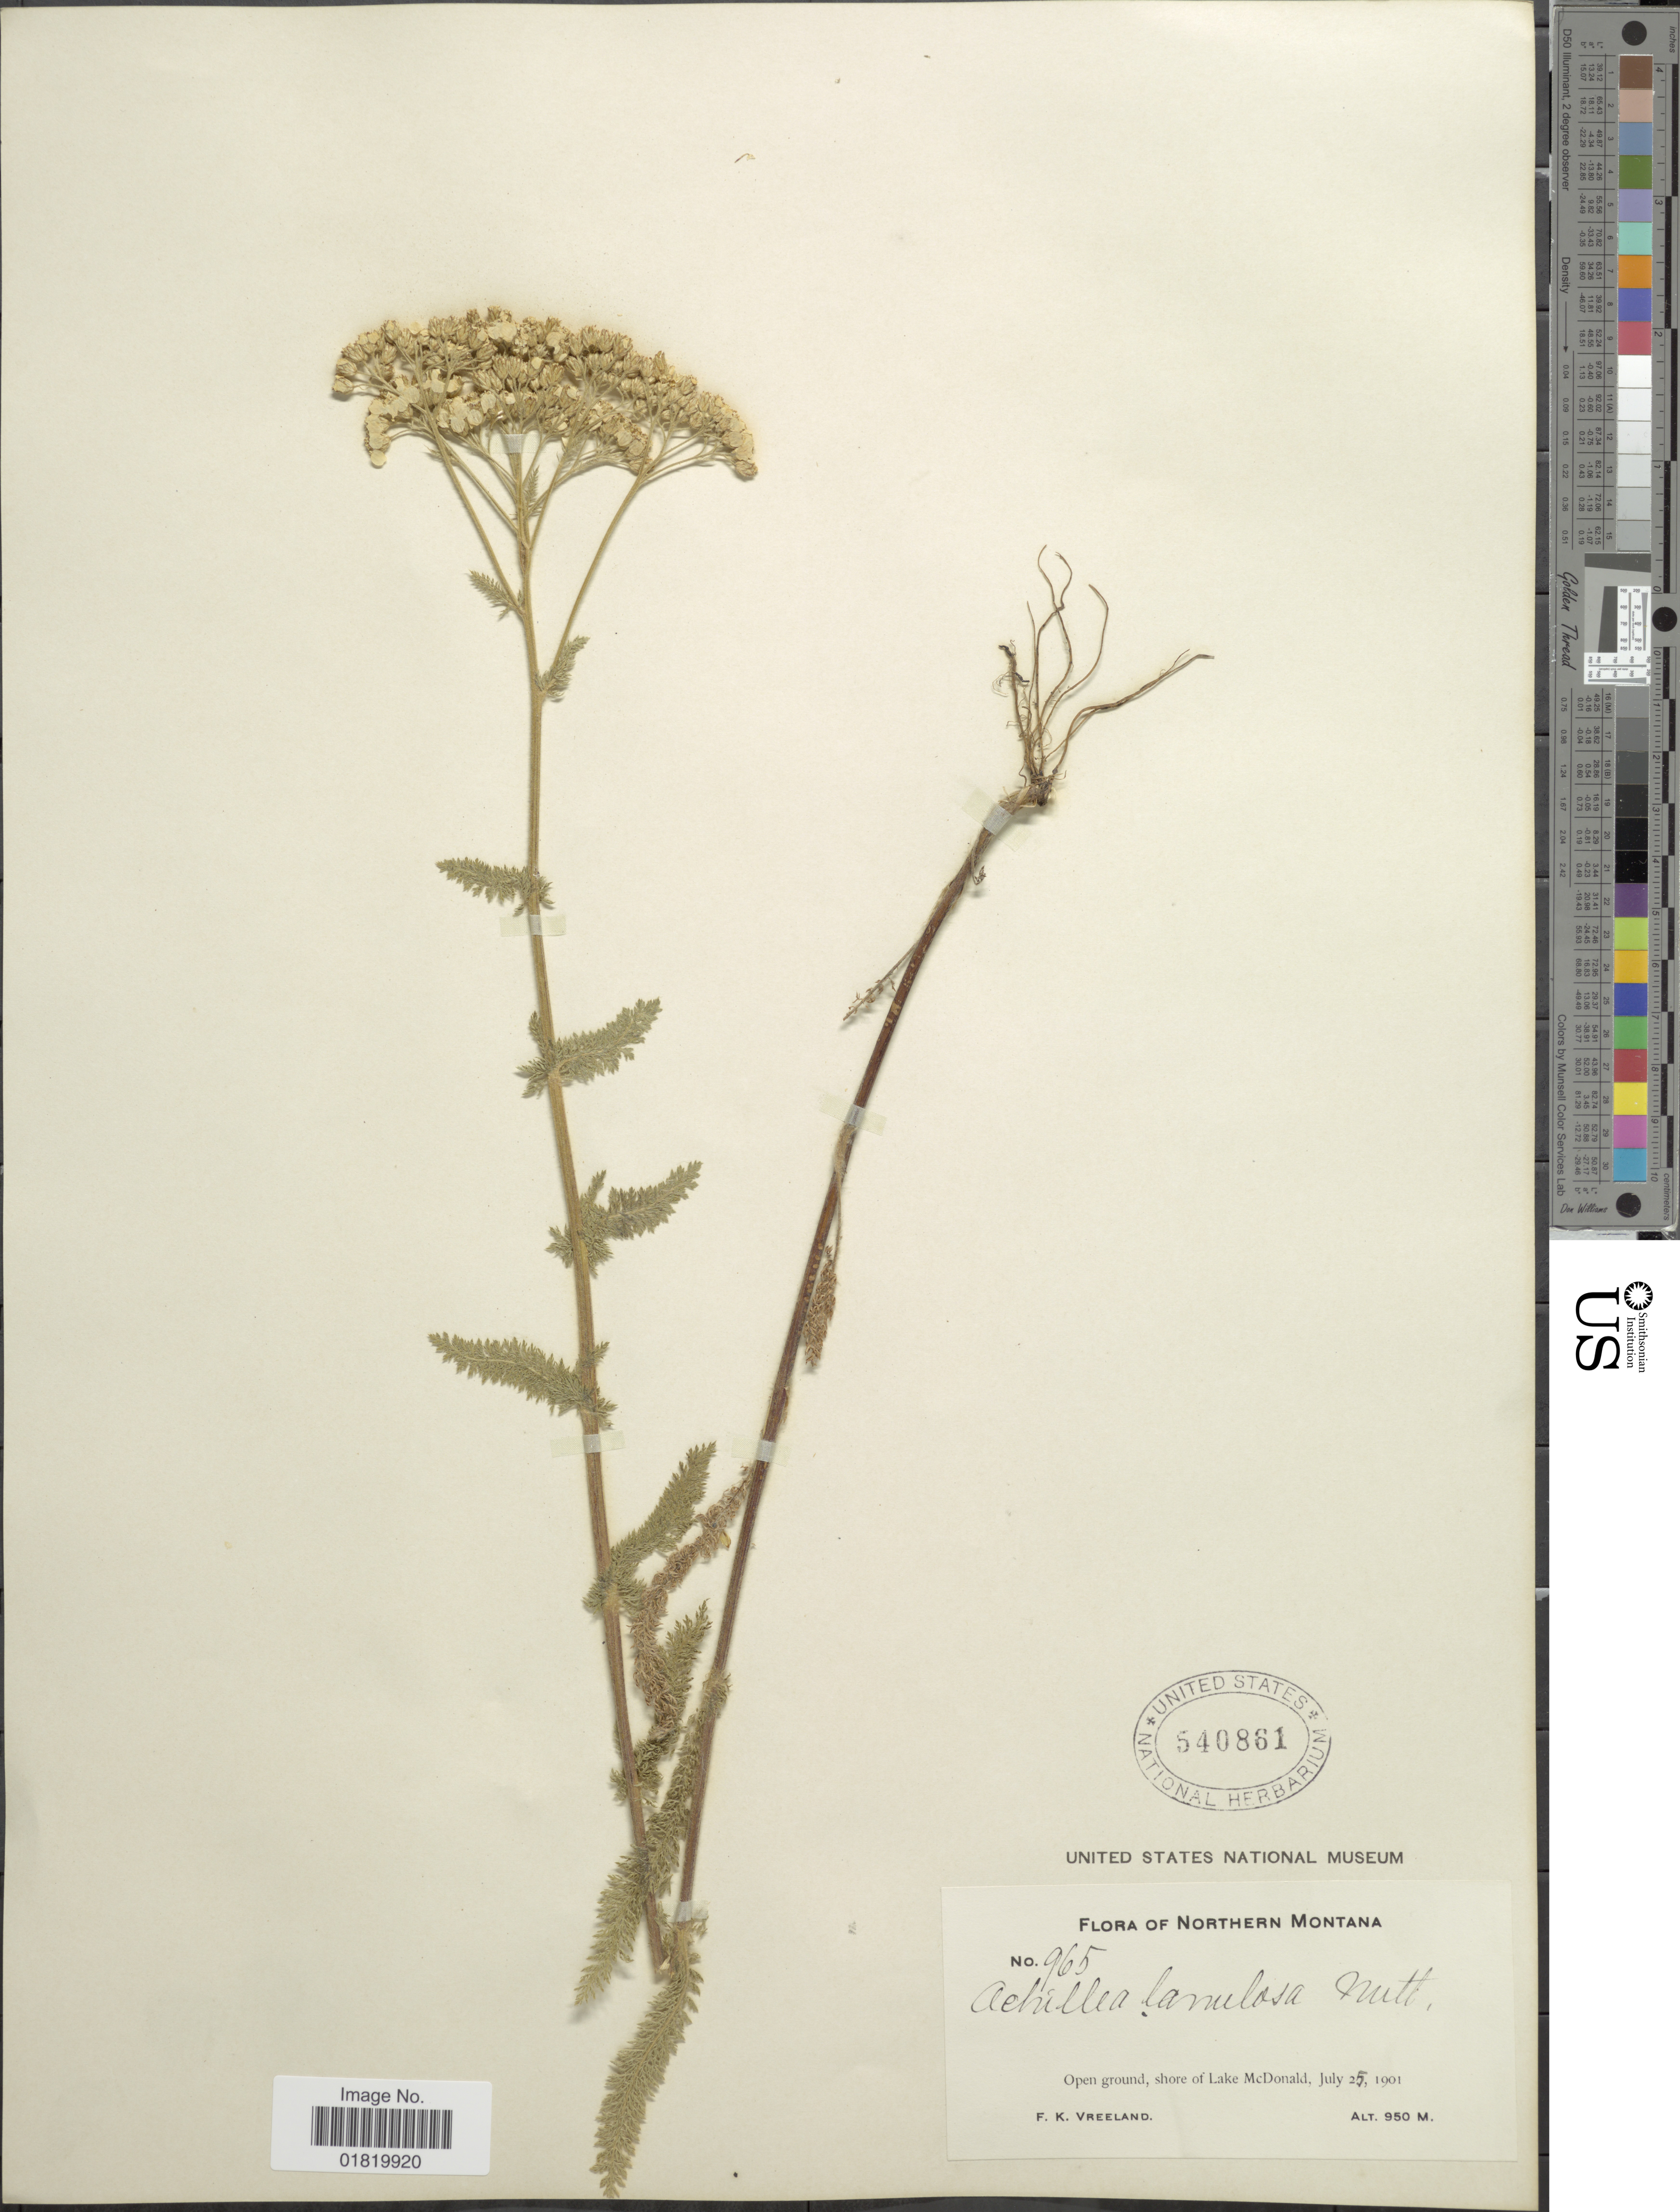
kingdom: Plantae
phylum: Tracheophyta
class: Magnoliopsida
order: Asterales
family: Asteraceae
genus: Achillea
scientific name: Achillea lanulosa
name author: Nutt.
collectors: F. Vreeland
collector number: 965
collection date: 1901-07-25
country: United States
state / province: Montana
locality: Northern Montana. Open ground, shore of Lake McDonald.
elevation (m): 950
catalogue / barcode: US 540861